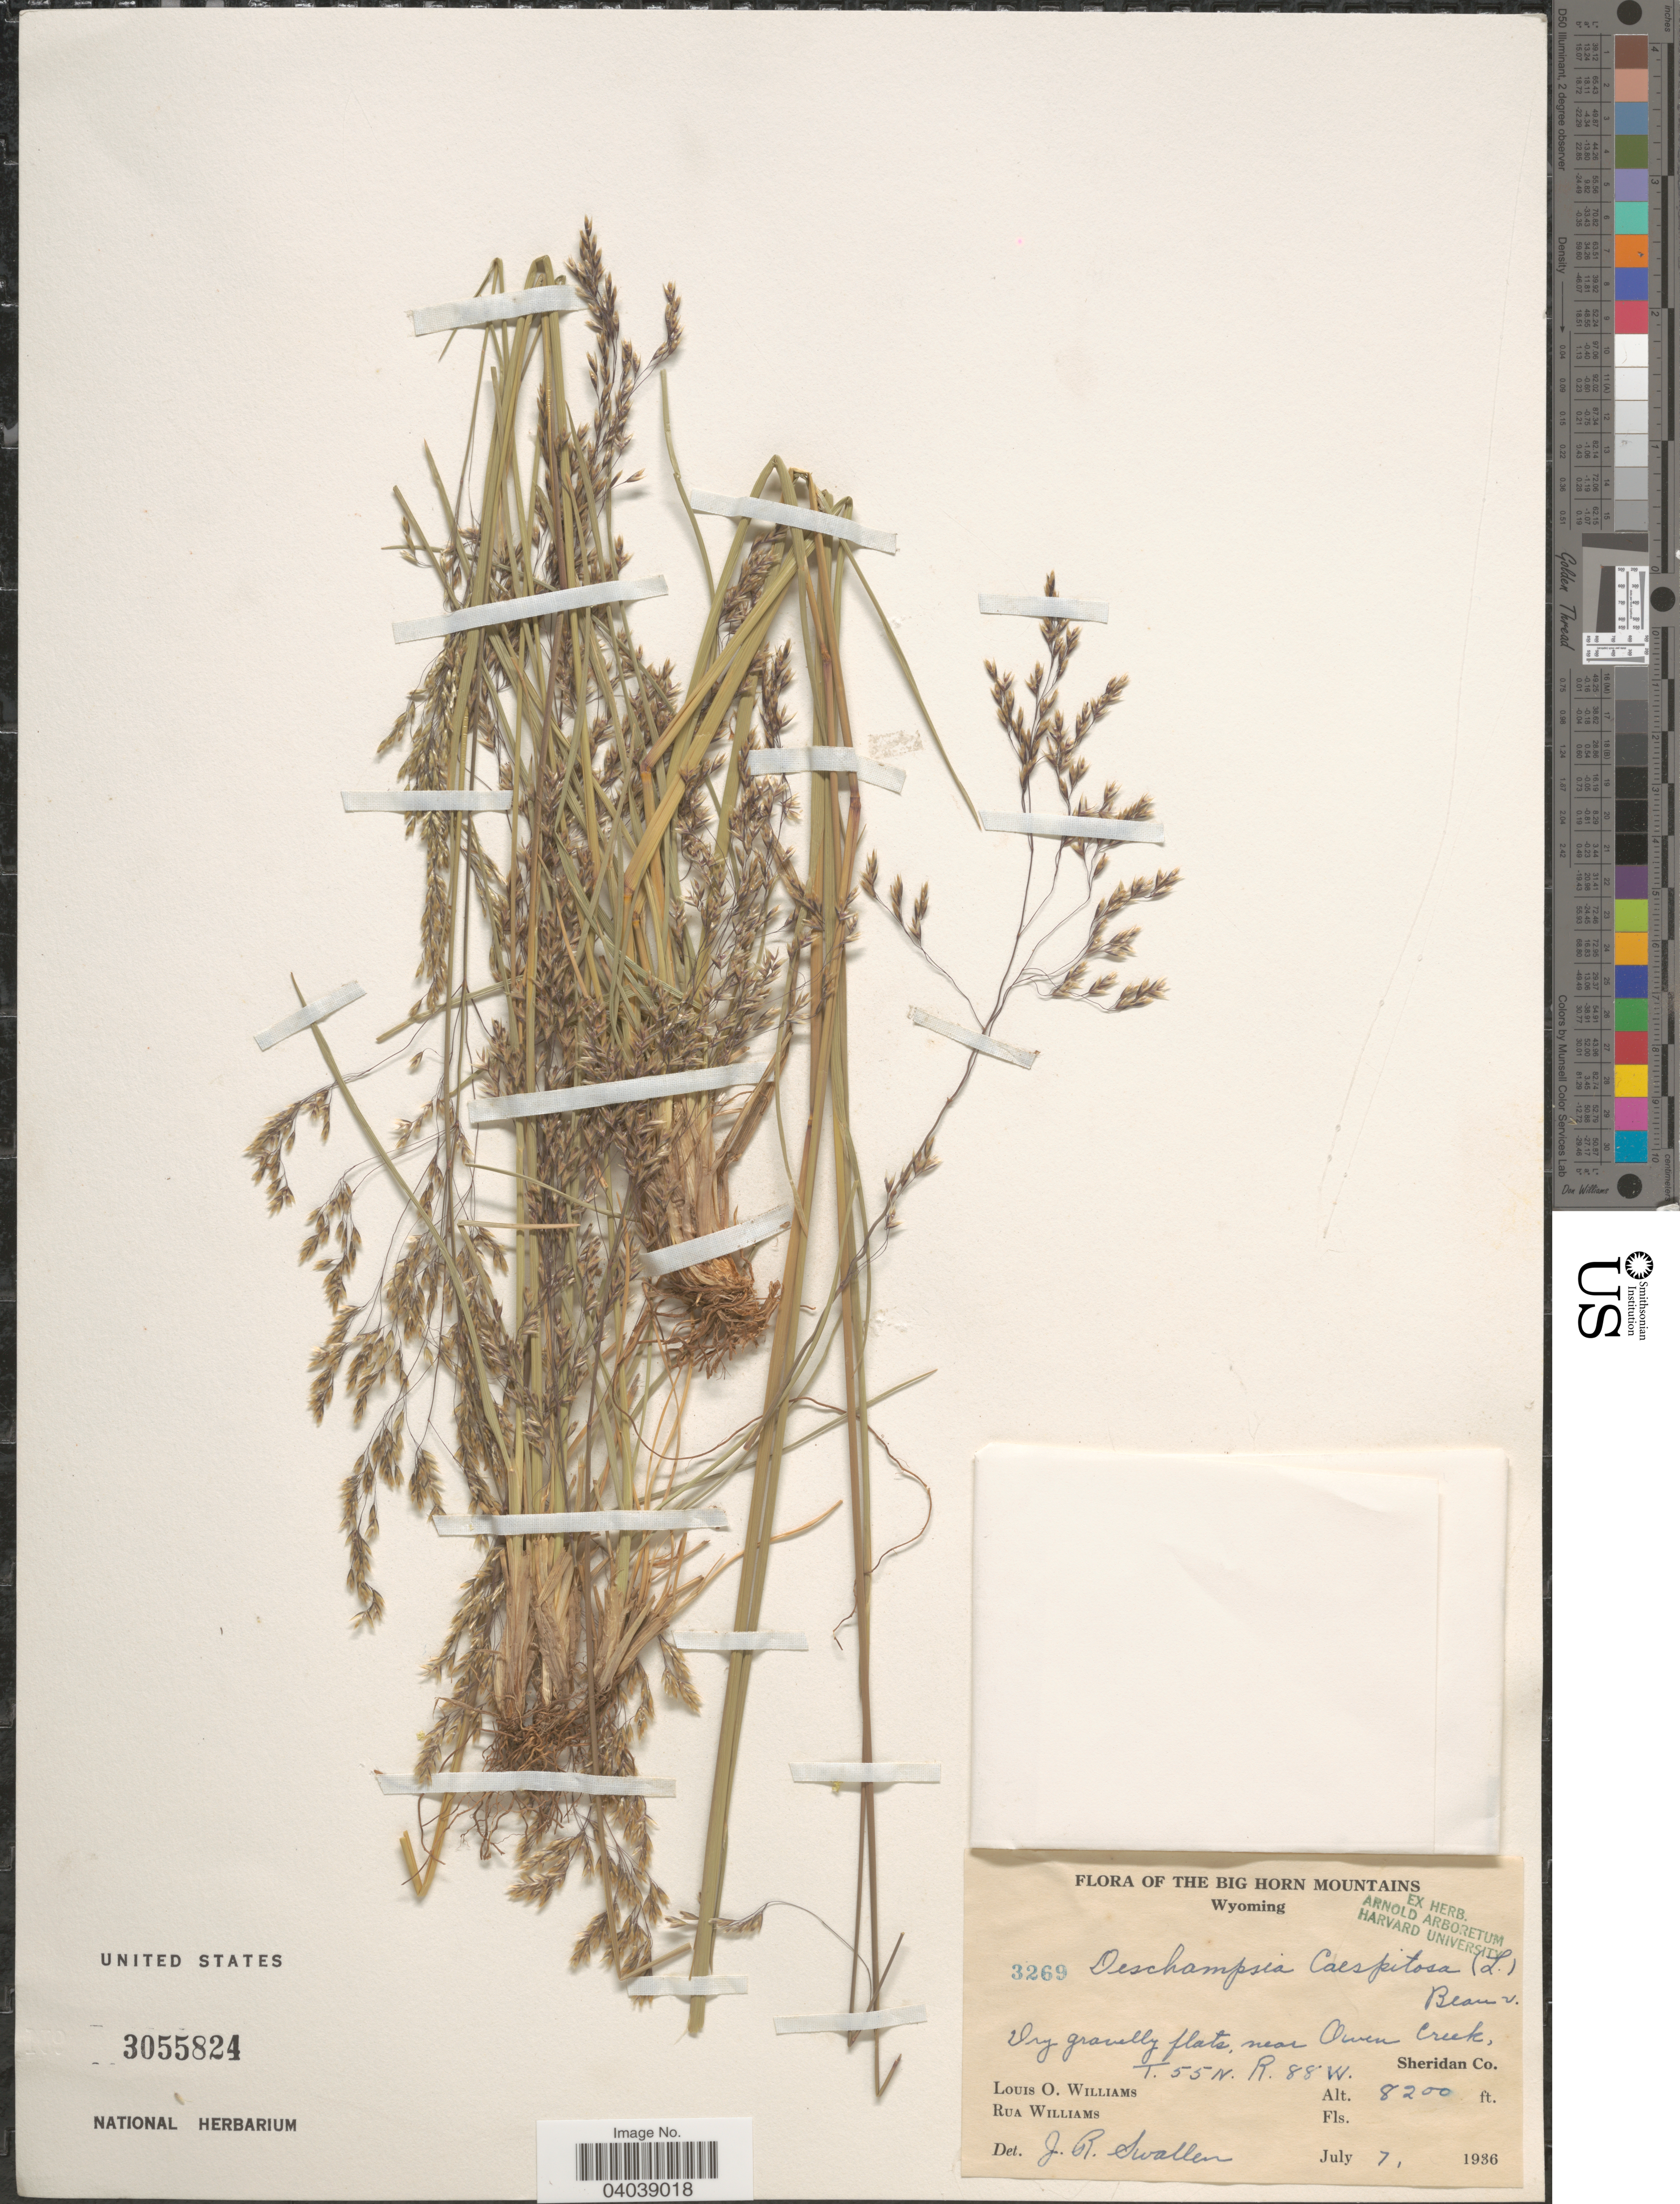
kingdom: Plantae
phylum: Tracheophyta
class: Liliopsida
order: Poales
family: Poaceae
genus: Deschampsia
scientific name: Deschampsia cespitosa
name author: (L.) P. Beauv.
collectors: L. O. Williams & R. P. Williams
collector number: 3269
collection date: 1936-07-07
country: United States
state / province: Wyoming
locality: Dry gravelly flats near Owen Creek, Sheridan Co. T.55 N. R. 88 W.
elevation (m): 2499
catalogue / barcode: US 3055824